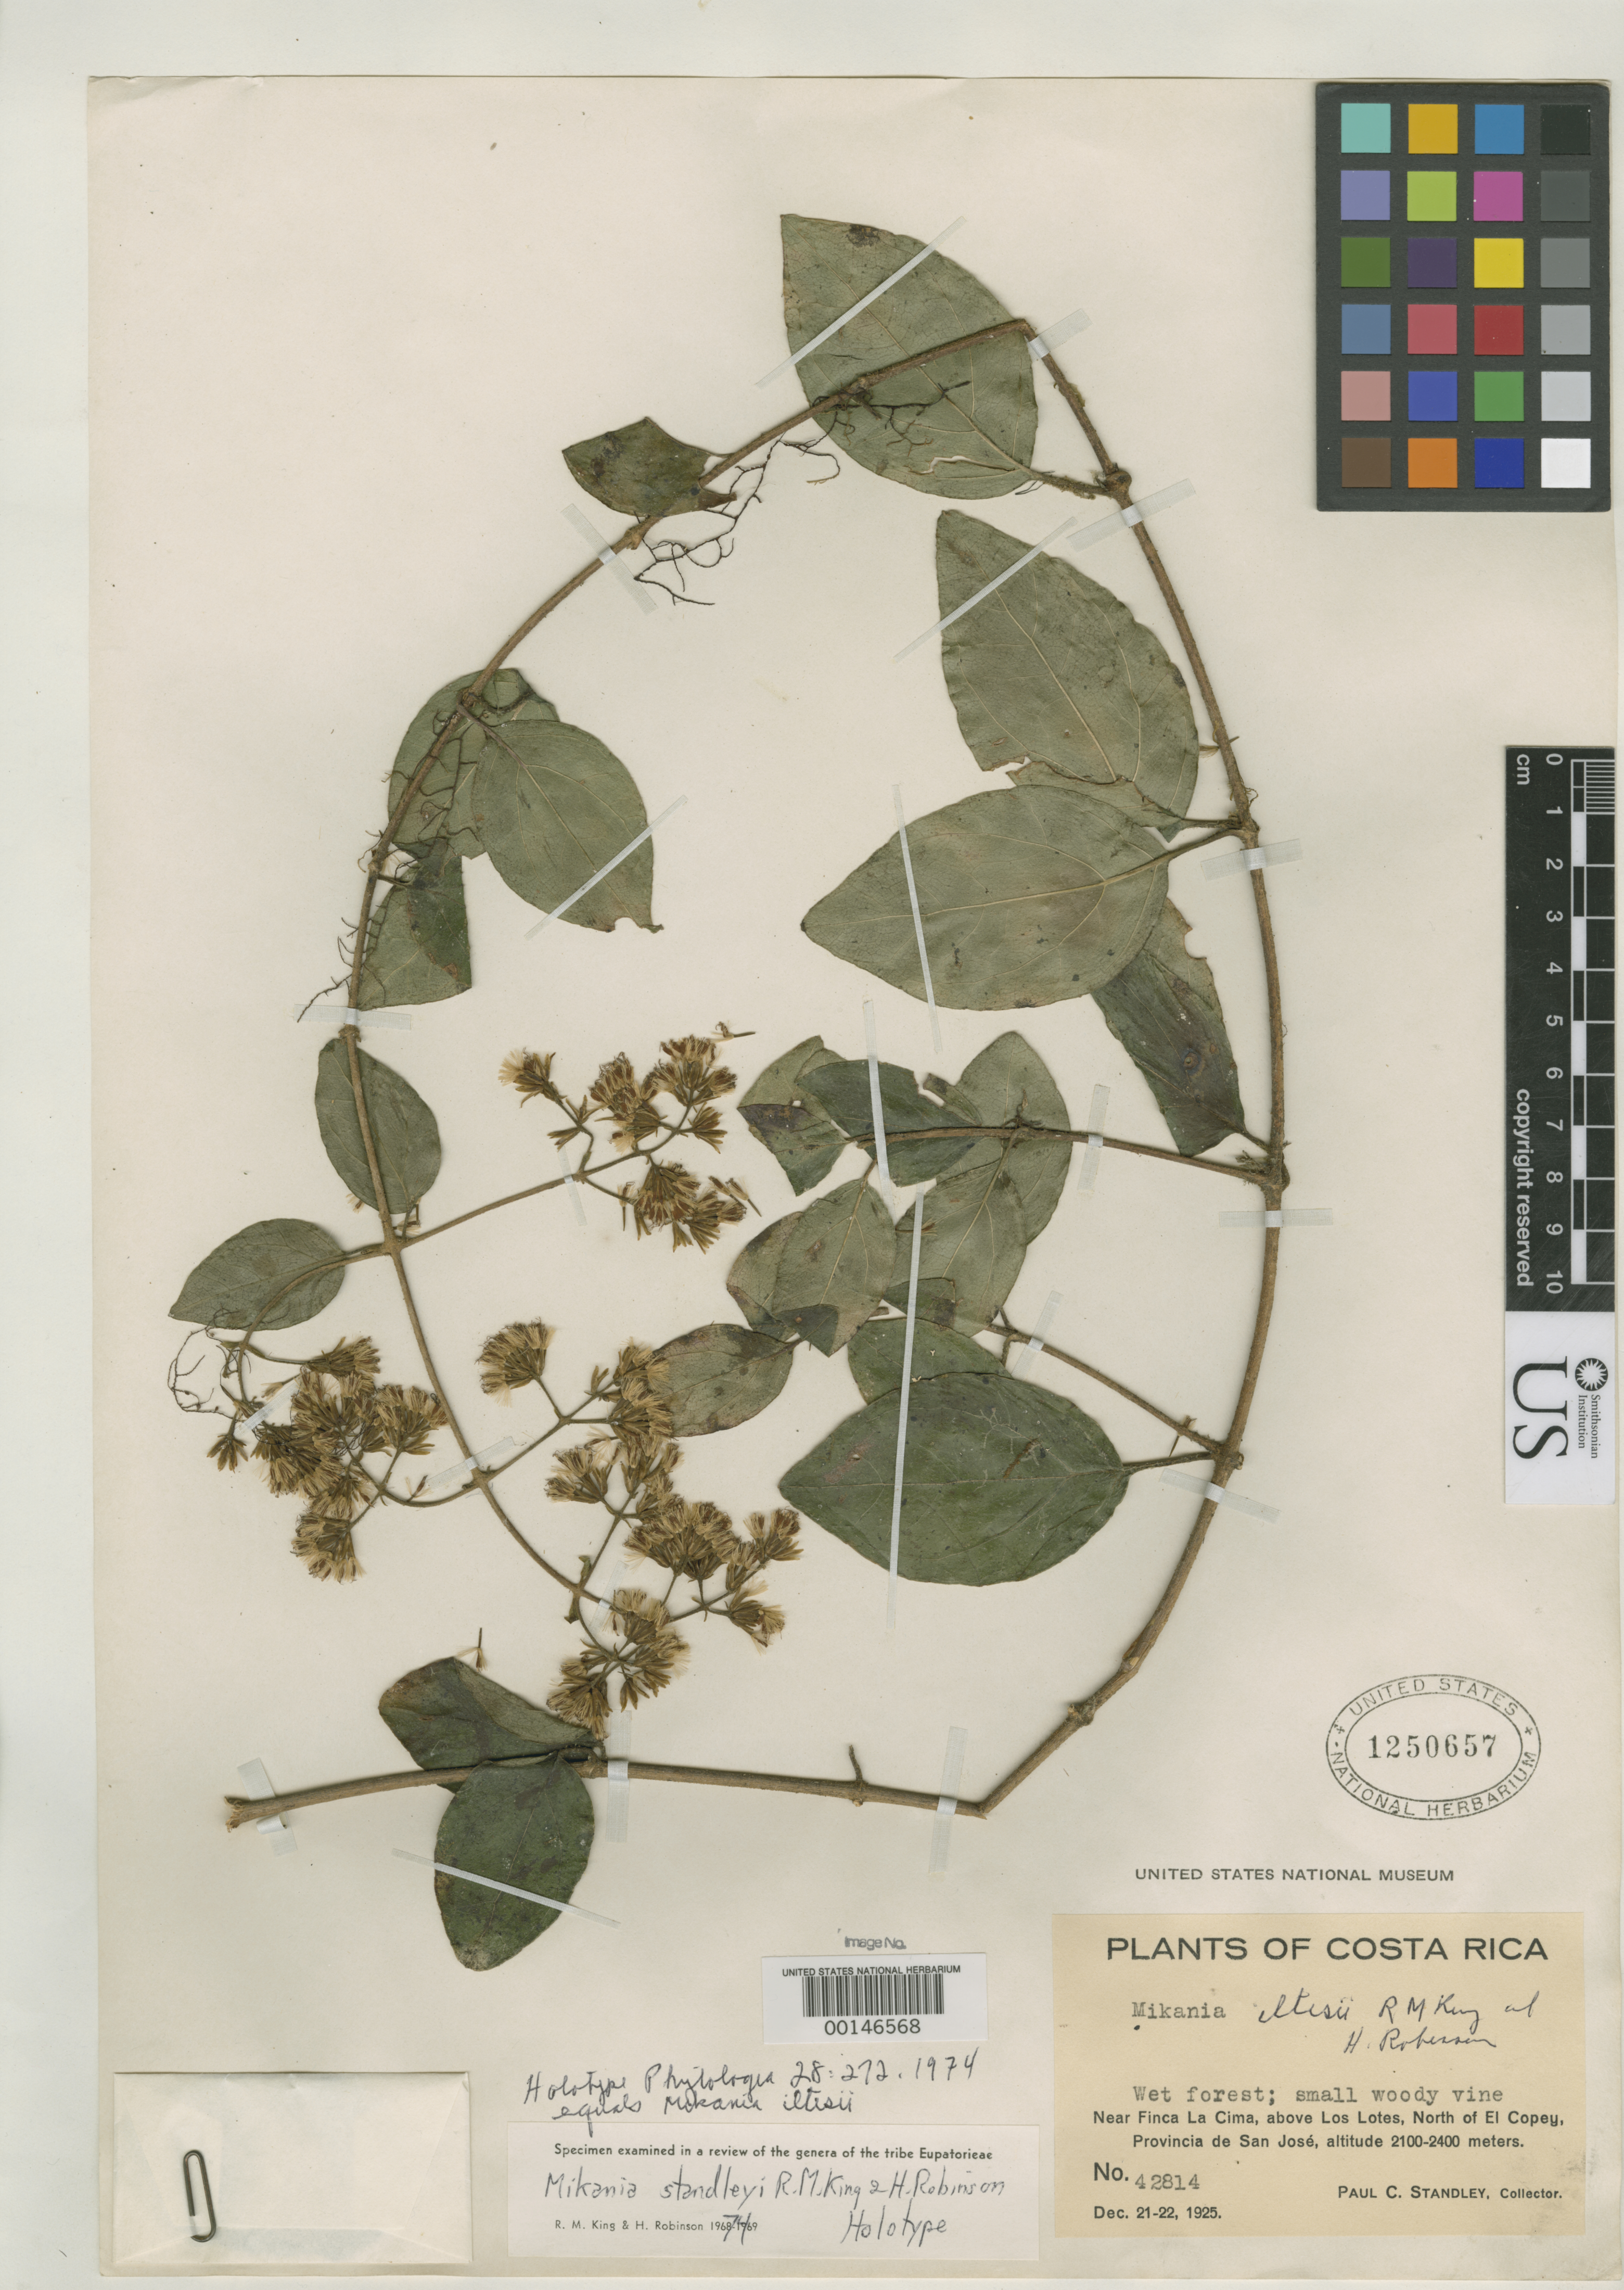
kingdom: Plantae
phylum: Tracheophyta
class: Magnoliopsida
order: Asterales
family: Asteraceae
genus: Mikania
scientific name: Mikania standleyi R.M. King & H. Rob., nom. illeg.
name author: R.M. King & H. Rob.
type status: Holotype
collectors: P. C. Standley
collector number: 42814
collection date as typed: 21 Dec 1925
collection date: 1925-12-21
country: Costa Rica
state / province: San José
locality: Near Finca La Cima, above Los Lotes, N of El Copey.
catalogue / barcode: US 1250657